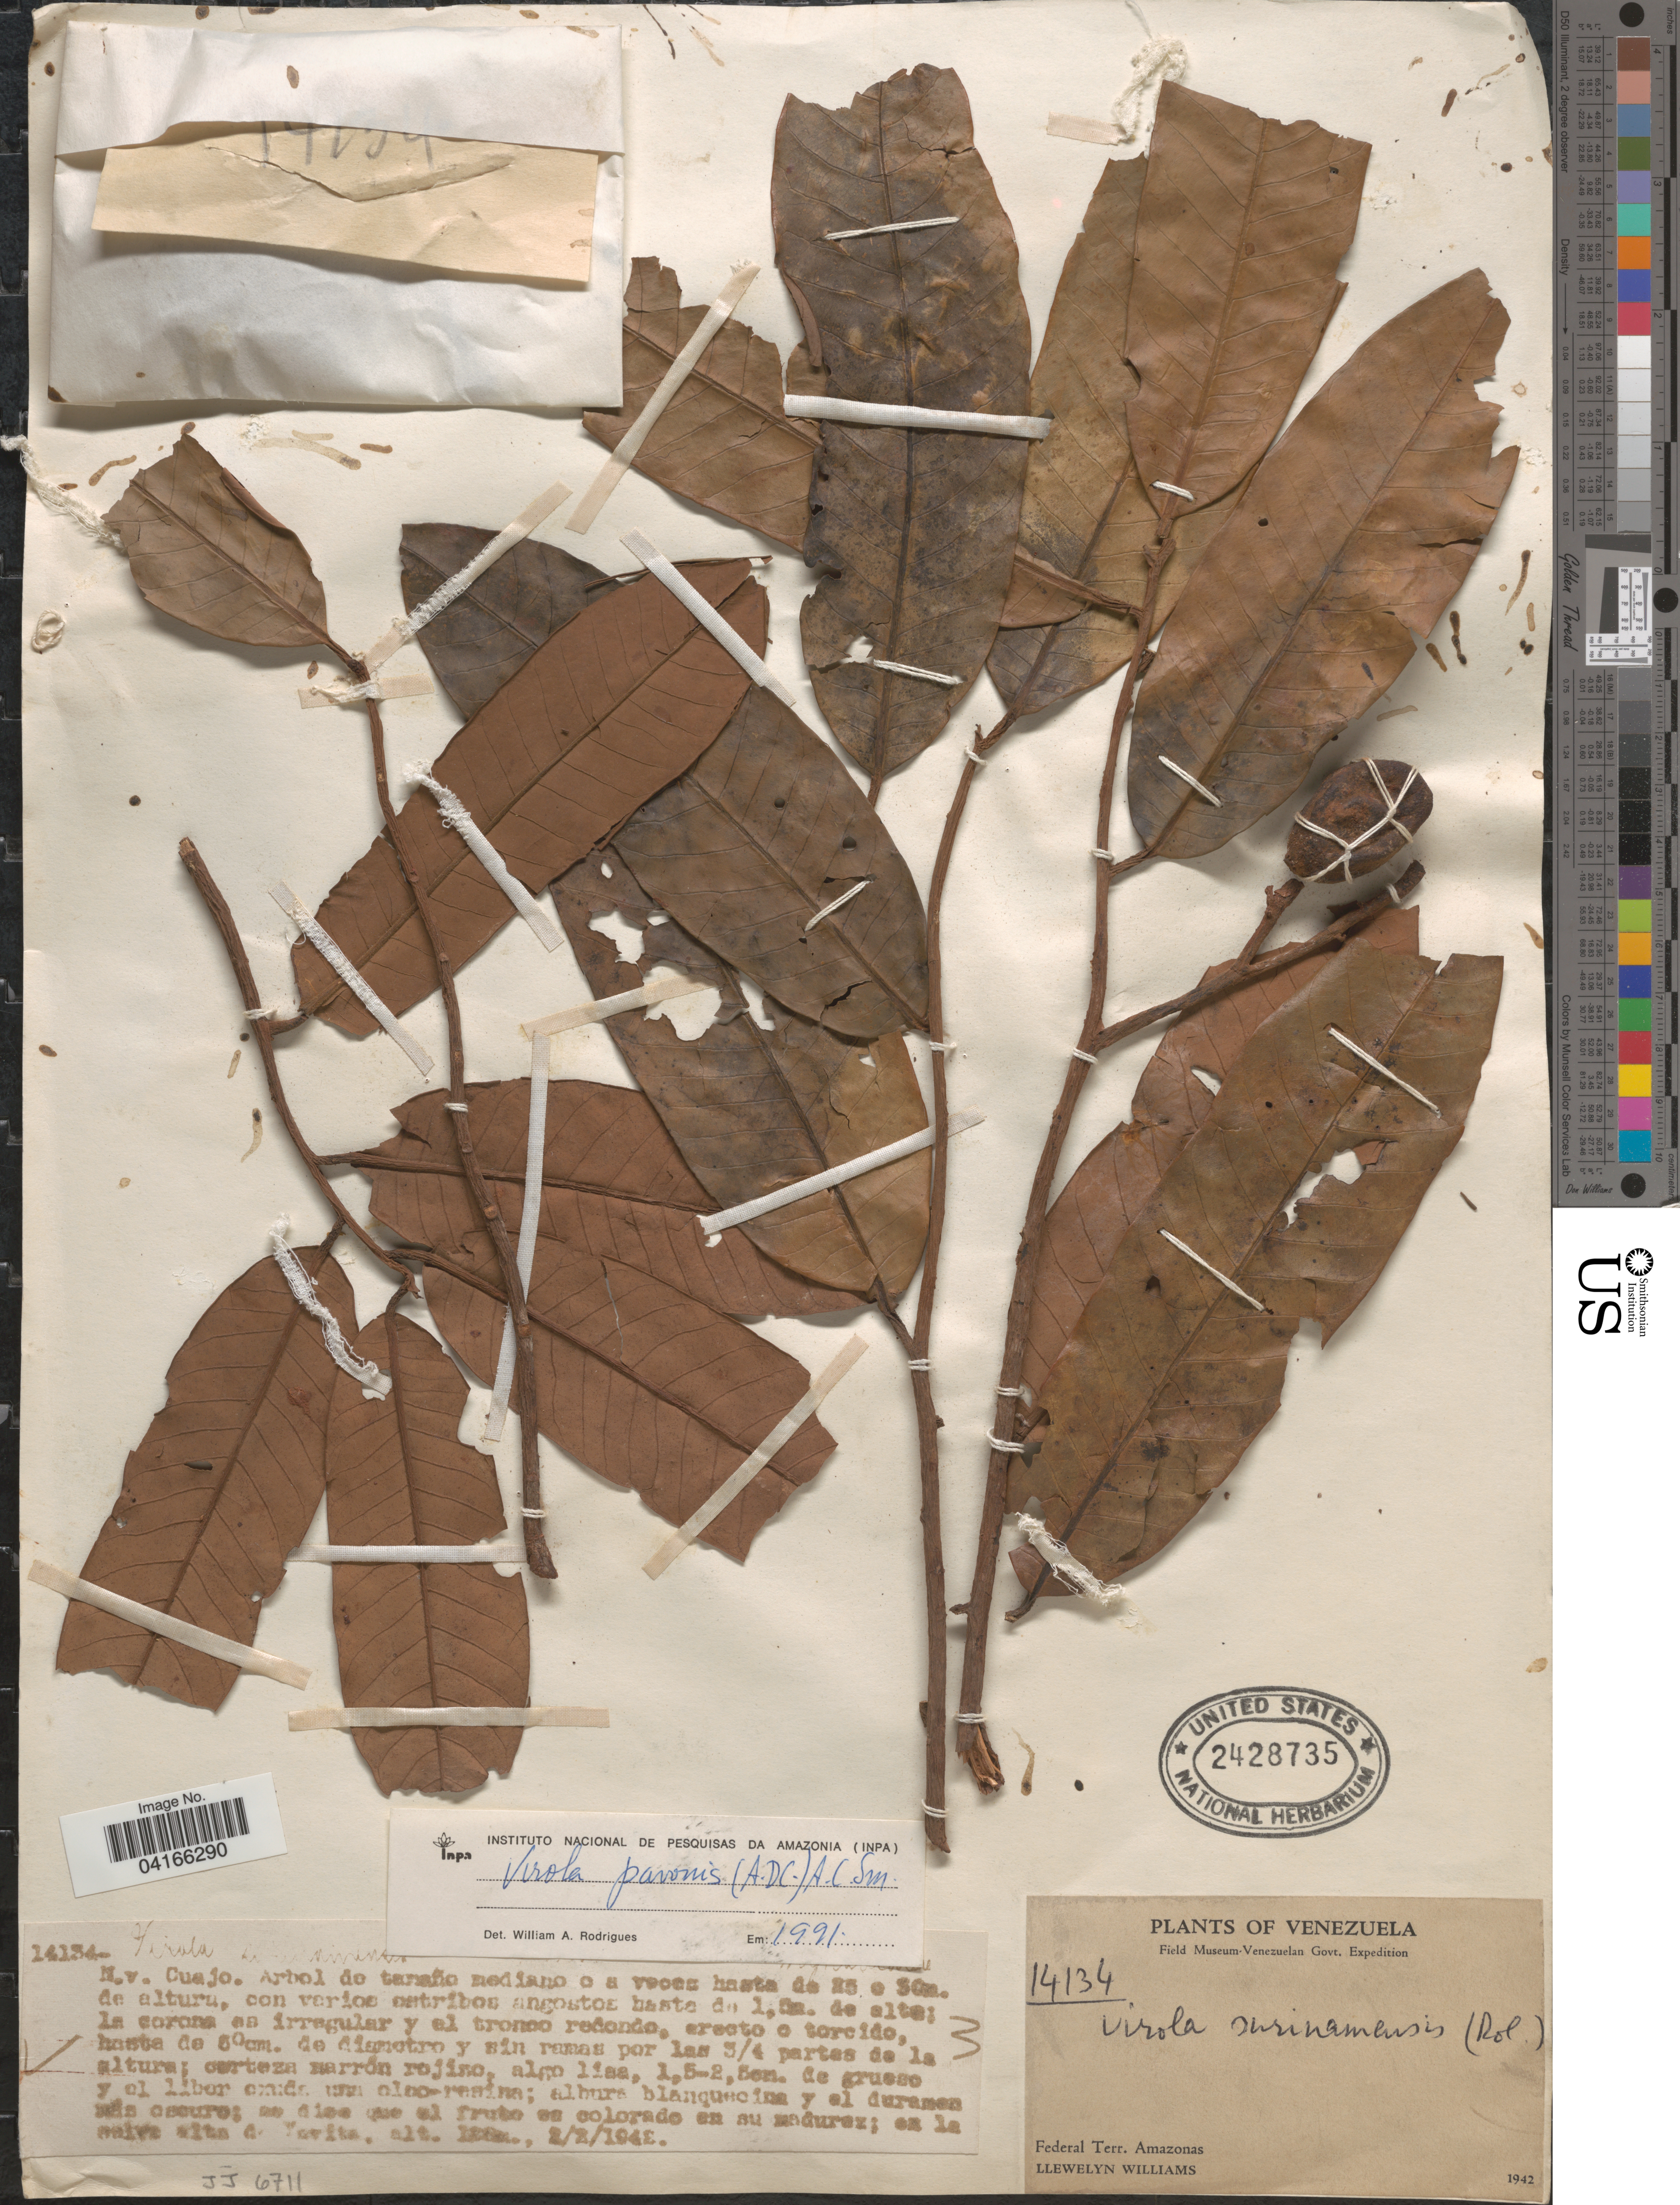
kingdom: Plantae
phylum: Tracheophyta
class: Magnoliopsida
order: Magnoliales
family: Myristicaceae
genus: Virola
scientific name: Virola pavonis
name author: (A. DC.) A.C. Sm.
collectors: Ll. Williams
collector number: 14134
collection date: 1942-02-02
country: Venezuela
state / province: Amazonas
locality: Field Museum-Venezuelan Govt. Expedition. Federal Terr. Amazonas. En la selva alta [illegible text].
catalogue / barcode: US 2428735